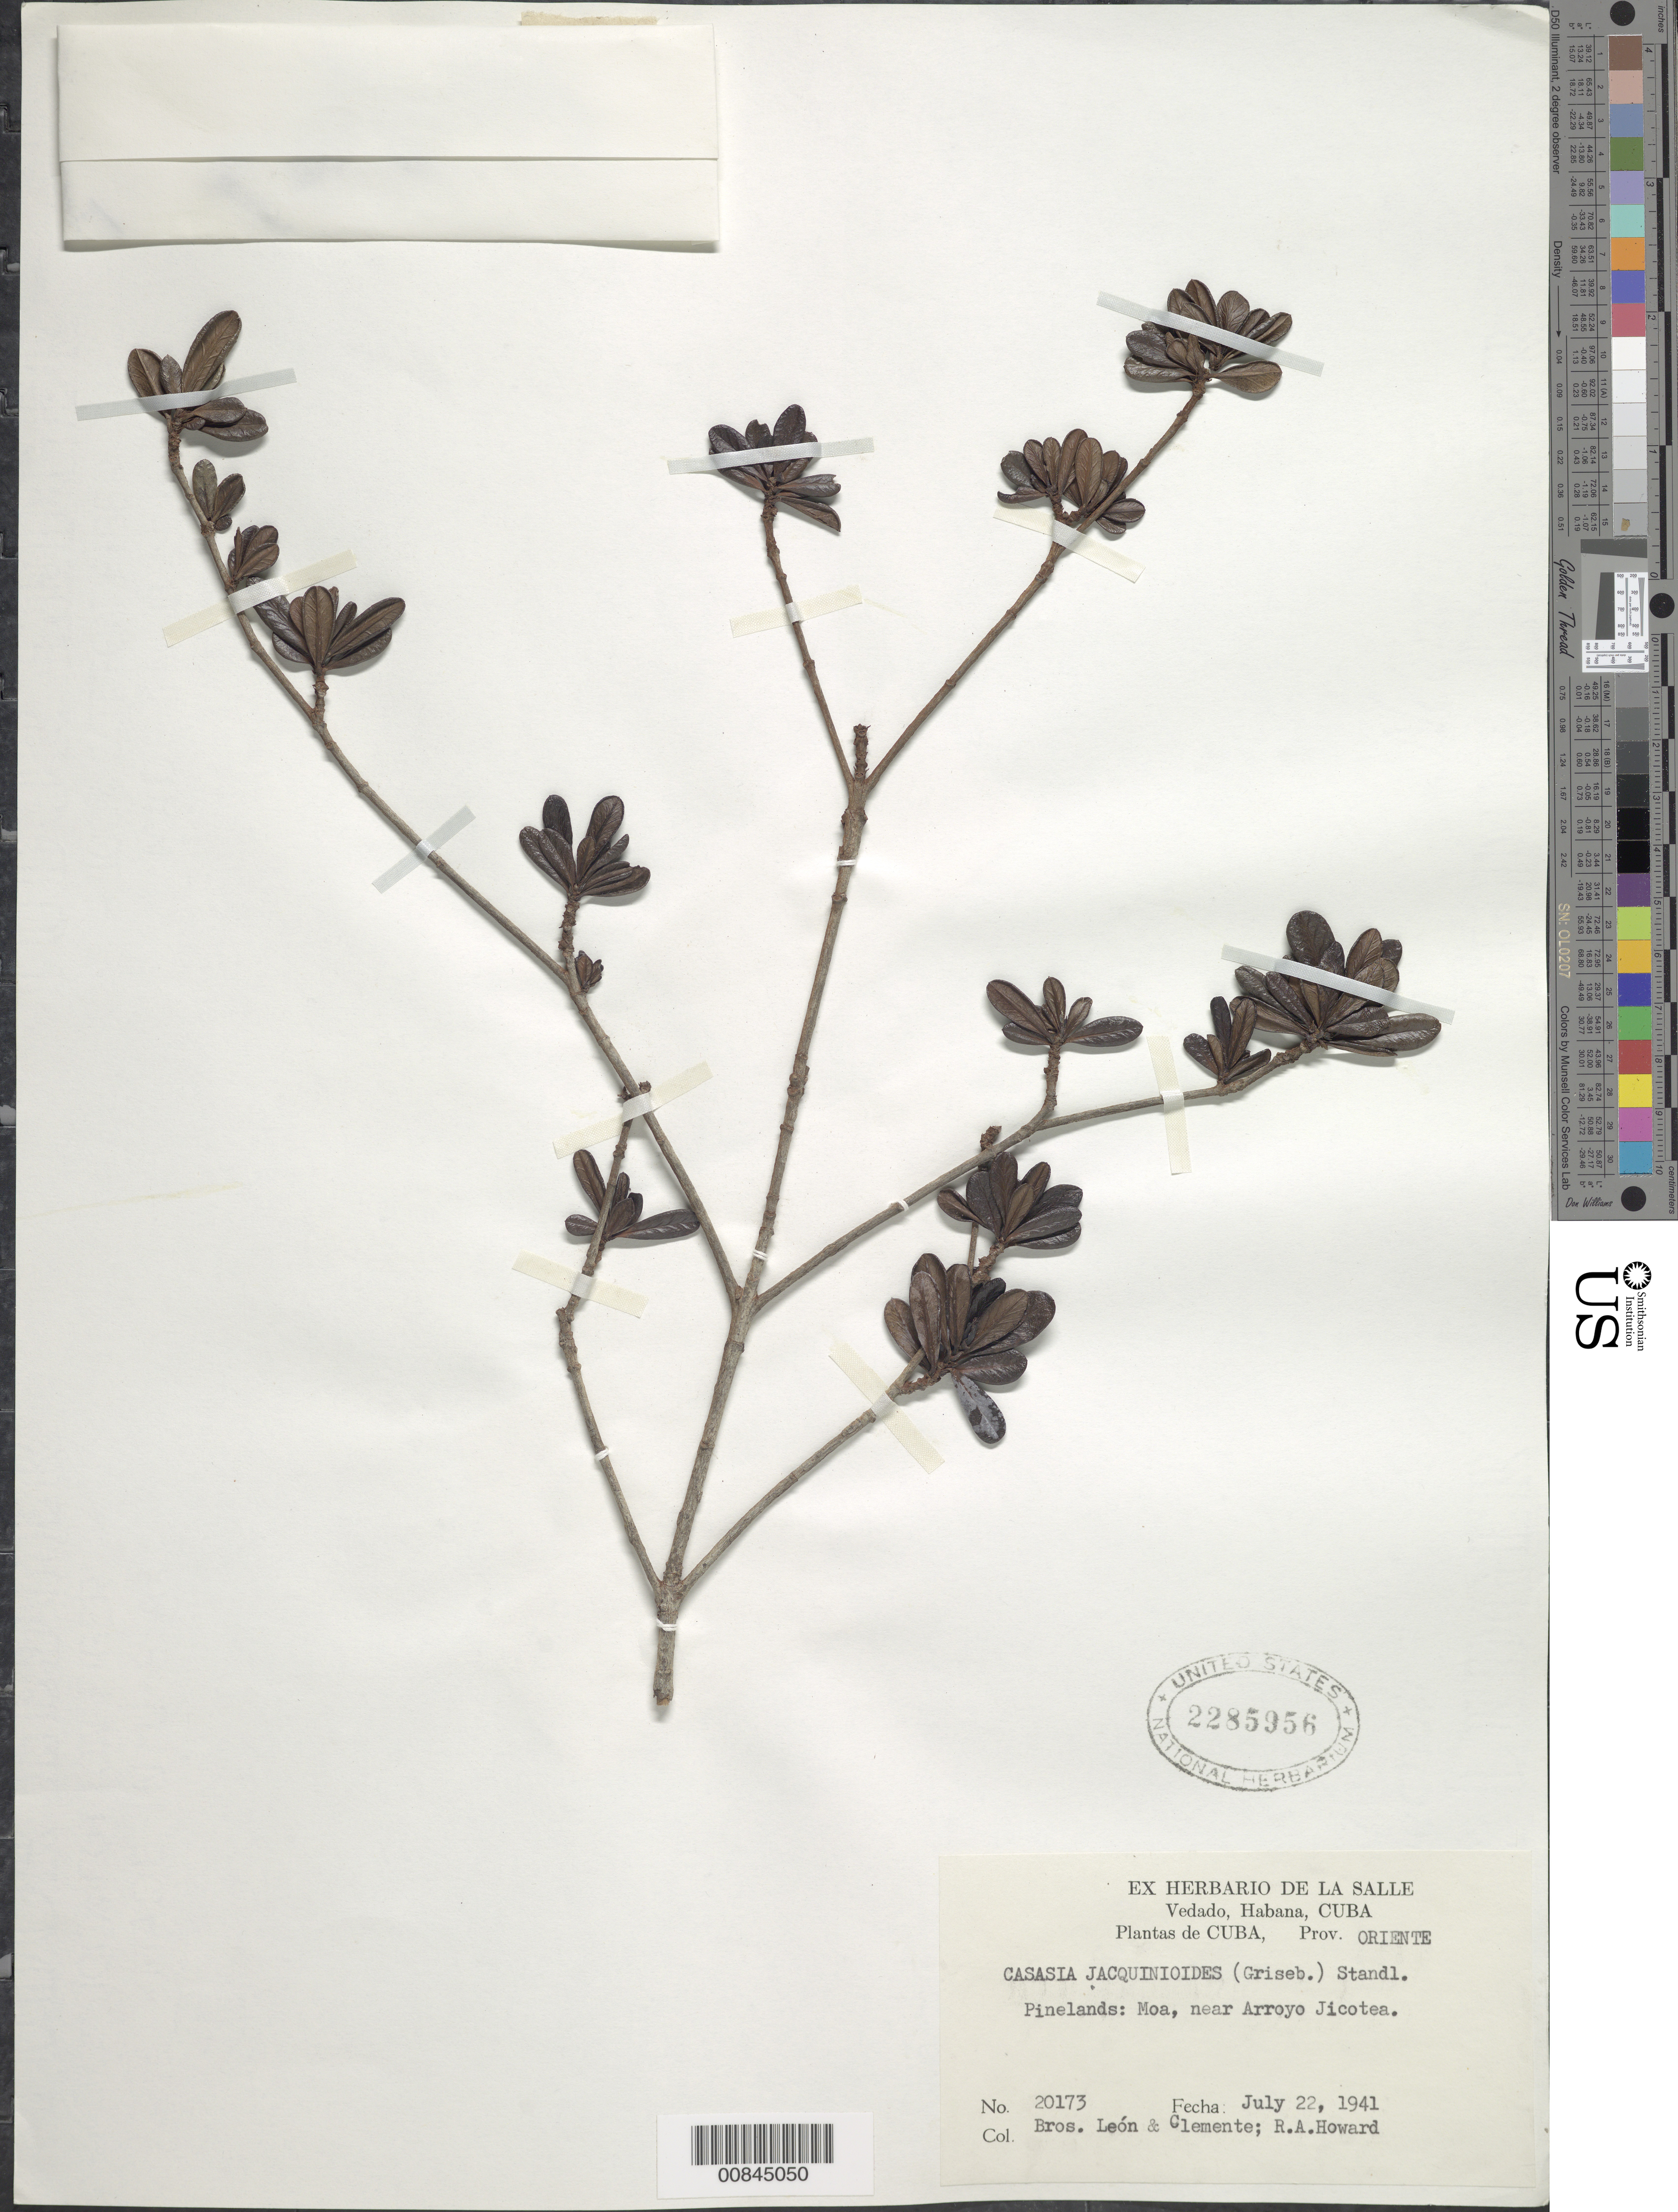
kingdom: Plantae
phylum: Tracheophyta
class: Magnoliopsida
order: Gentianales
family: Rubiaceae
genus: Casasia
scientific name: Casasia jacquinioides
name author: (Griseb.) Standl.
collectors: Bro. León, Bro. Clemente & R. A. Howard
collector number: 20173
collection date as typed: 22 Jul 1941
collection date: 1941-07-22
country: Cuba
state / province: Oriente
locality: Moa, near Arroyo Jicotea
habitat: Pinelands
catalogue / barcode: US 2285956